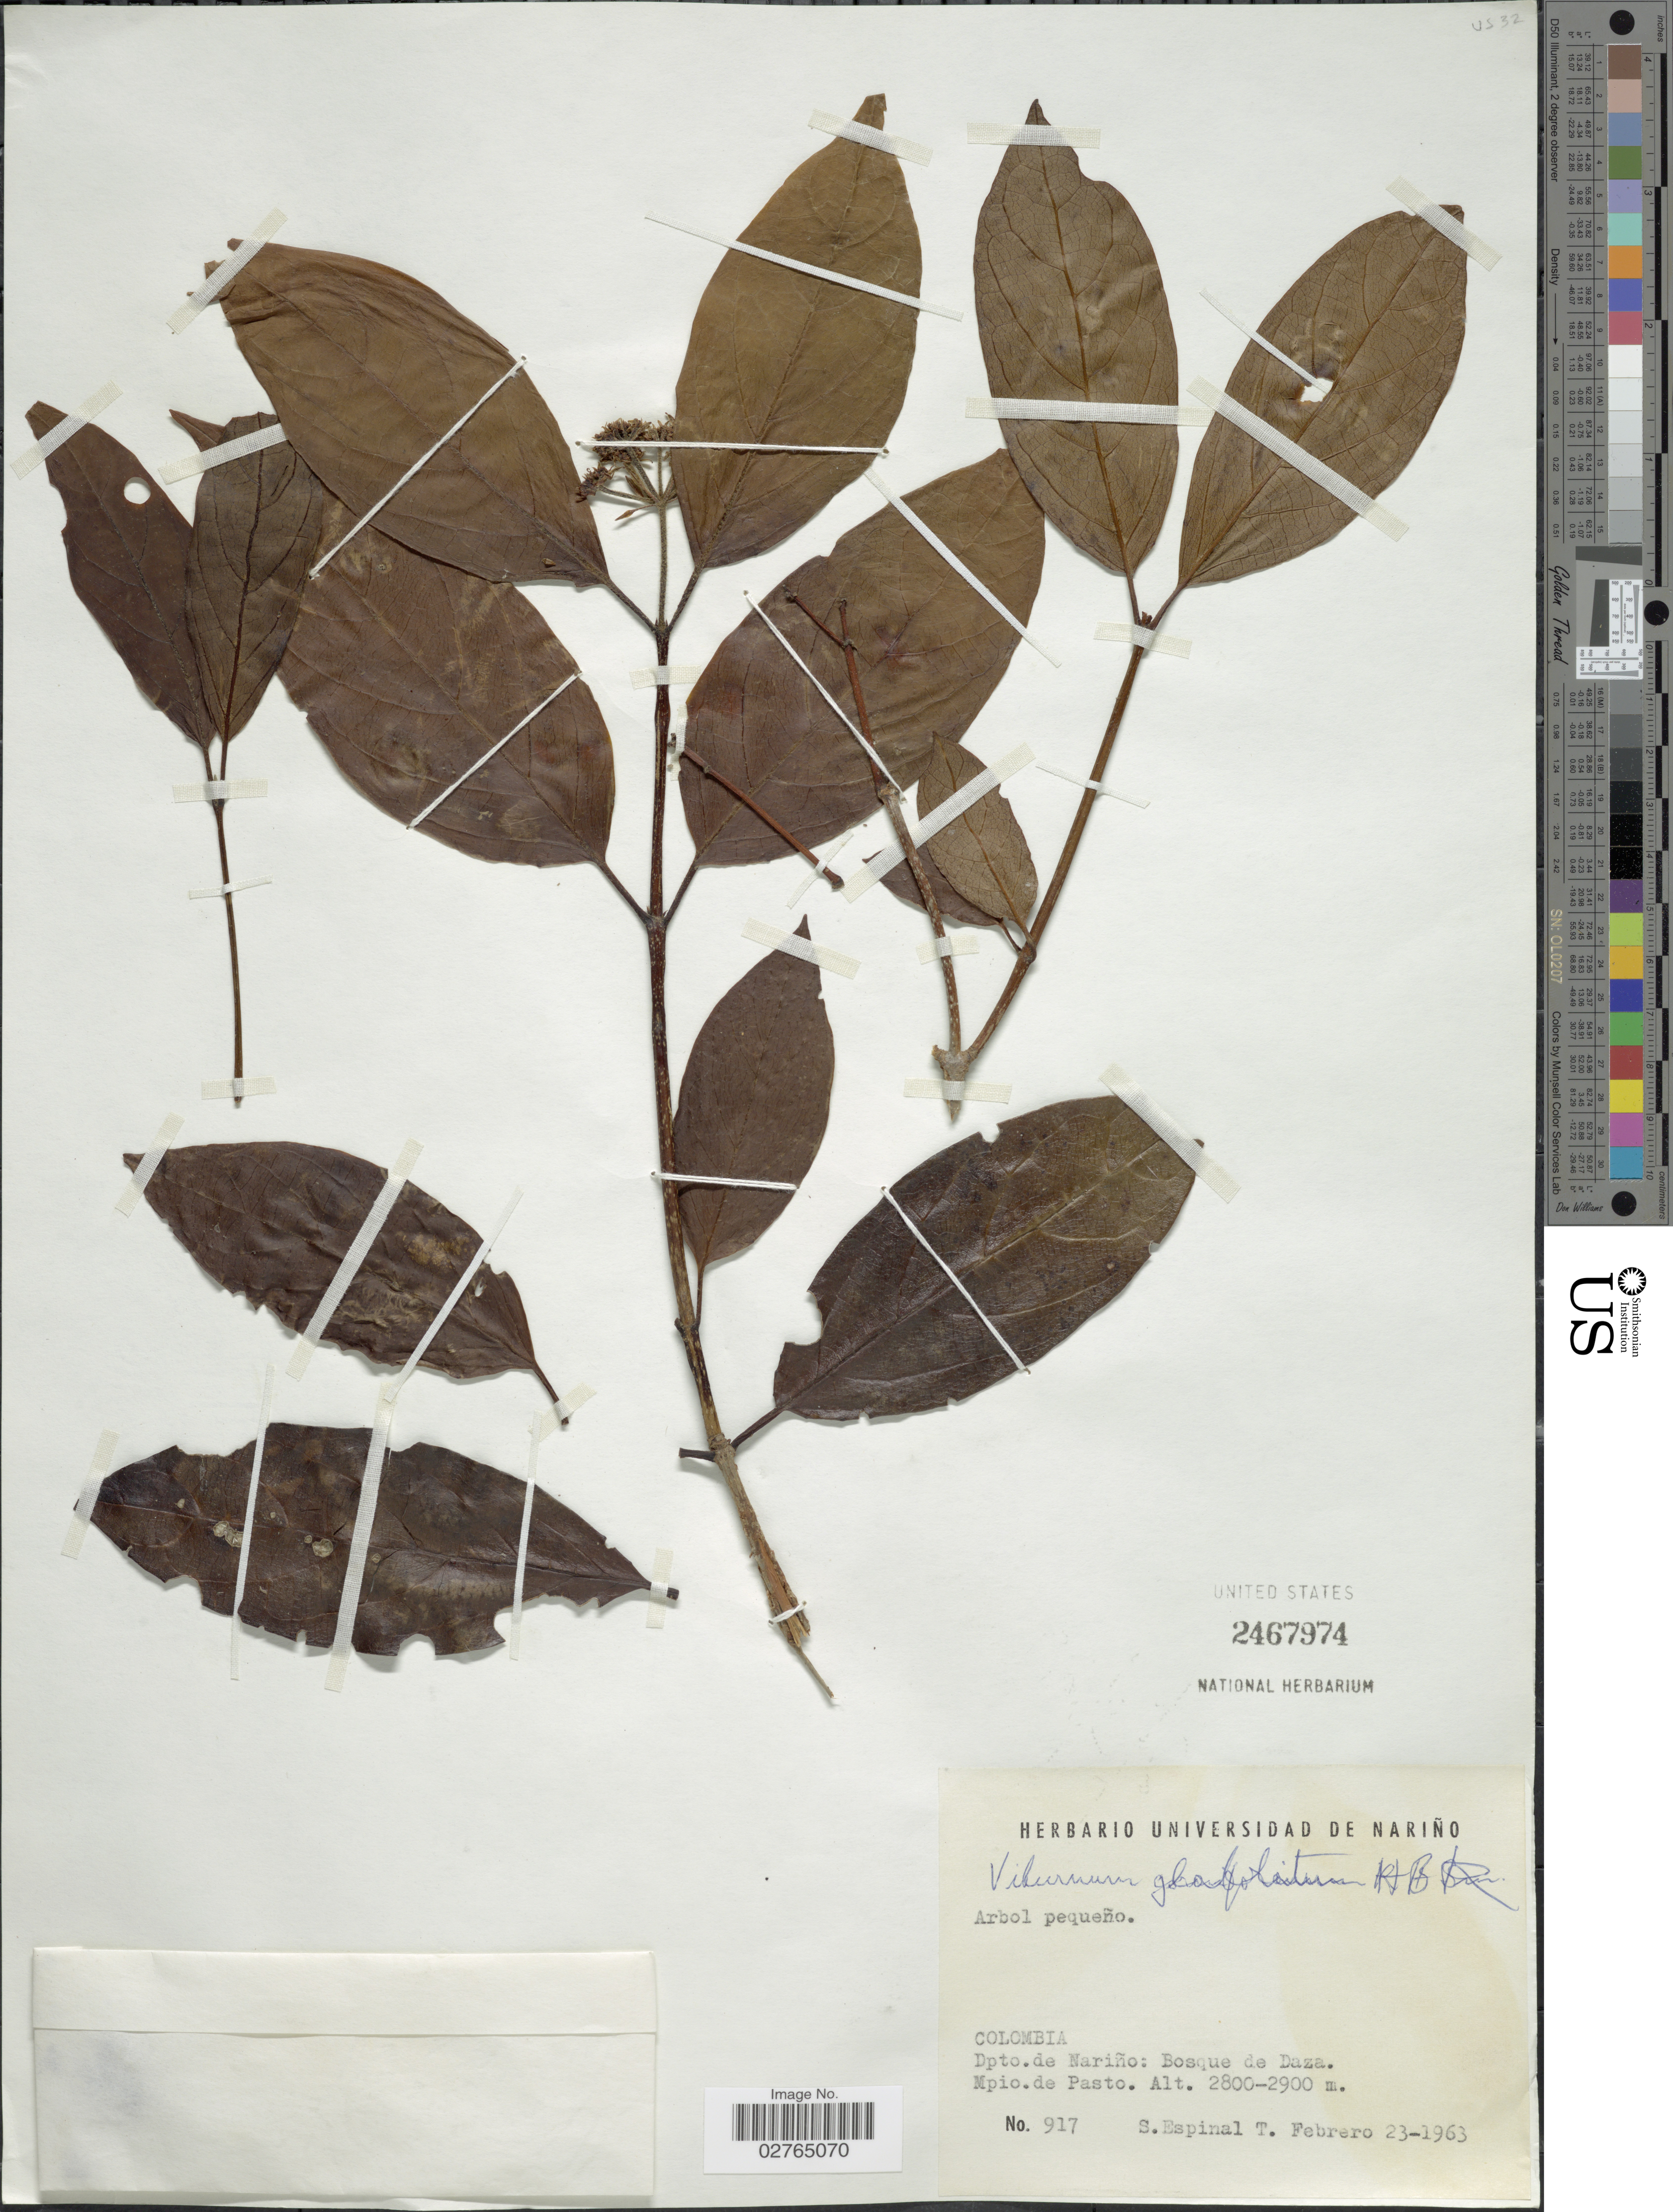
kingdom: Plantae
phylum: Tracheophyta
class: Magnoliopsida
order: Dipsacales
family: Viburnaceae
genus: Viburnum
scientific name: Viburnum glabratum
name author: Kunth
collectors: S. Espinal T.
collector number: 917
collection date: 1963-02-23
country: Colombia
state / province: Nariño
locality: Dpto. de Nariño: Bosque de Daza. Mpio. de Pasto.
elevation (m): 2800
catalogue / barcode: US 2467974